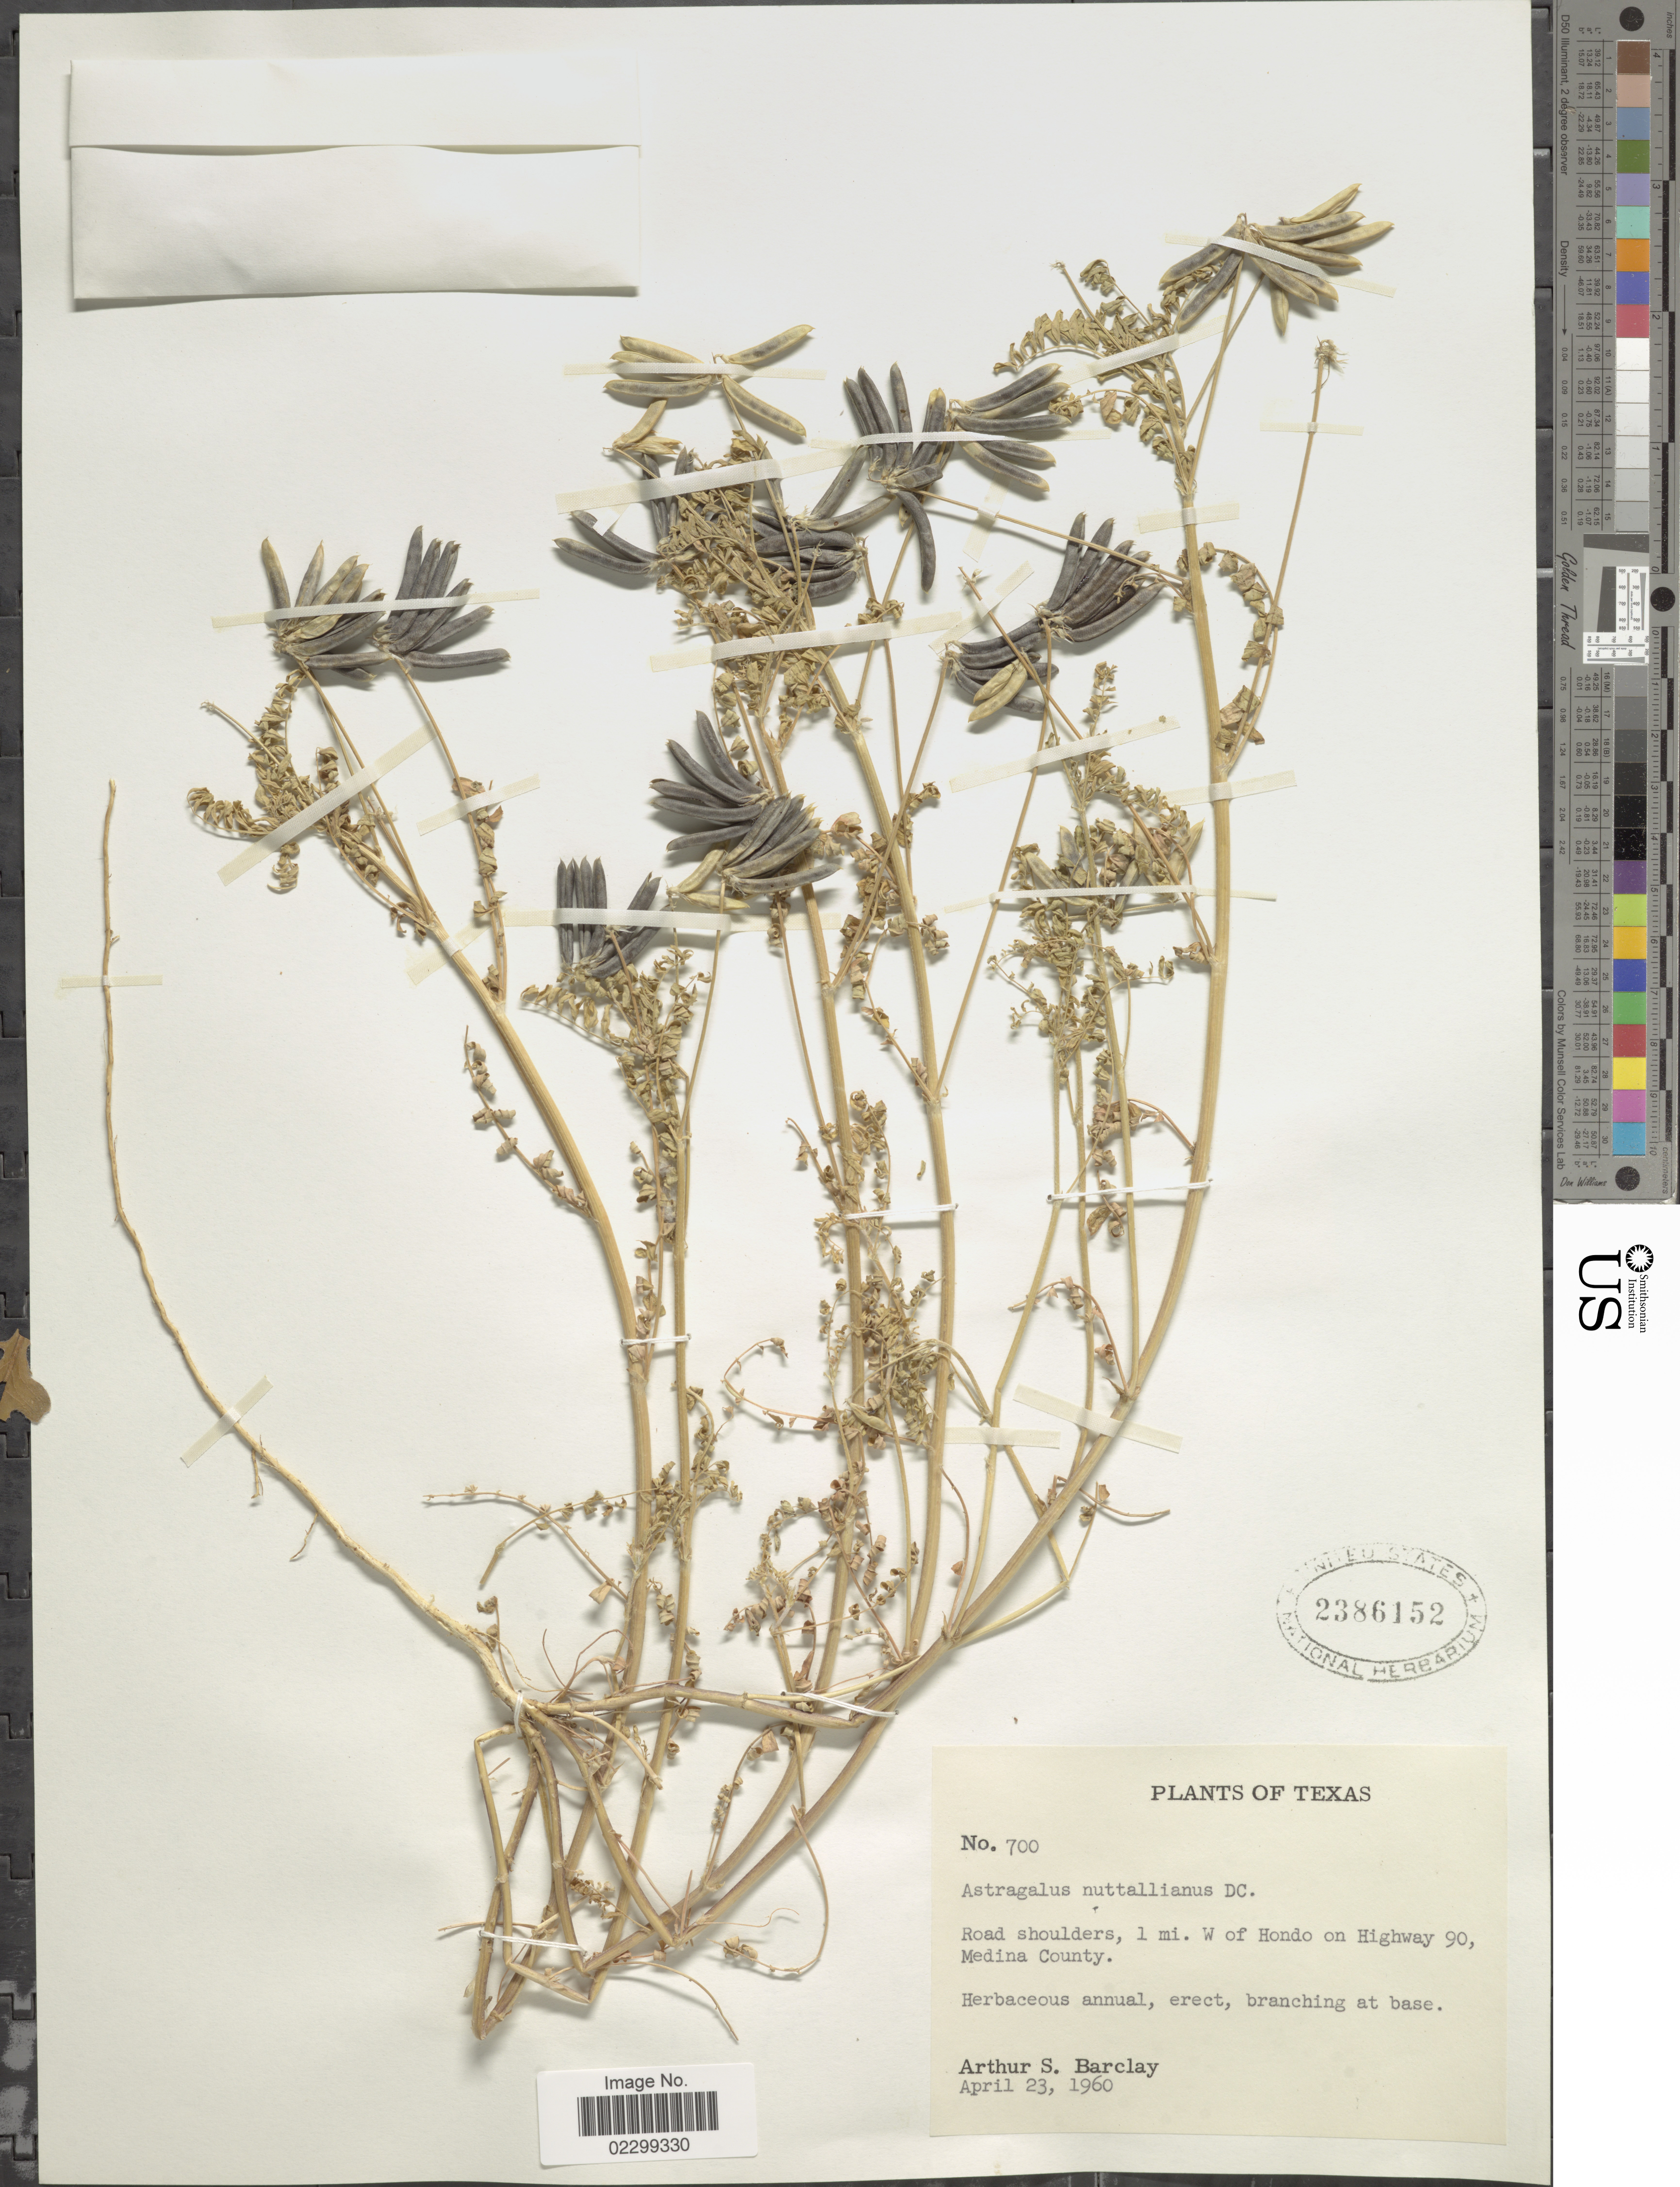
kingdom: Plantae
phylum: Tracheophyta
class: Magnoliopsida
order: Fabales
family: Fabaceae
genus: Astragalus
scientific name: Astragalus austrinus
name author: (Small) O.E. Schulz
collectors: A. S. Barclay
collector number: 700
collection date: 1960-04-23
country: United States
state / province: Texas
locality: Road shoulders, 1 mi. W of Hondo on Highway 90, Medina County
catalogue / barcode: US 2386152